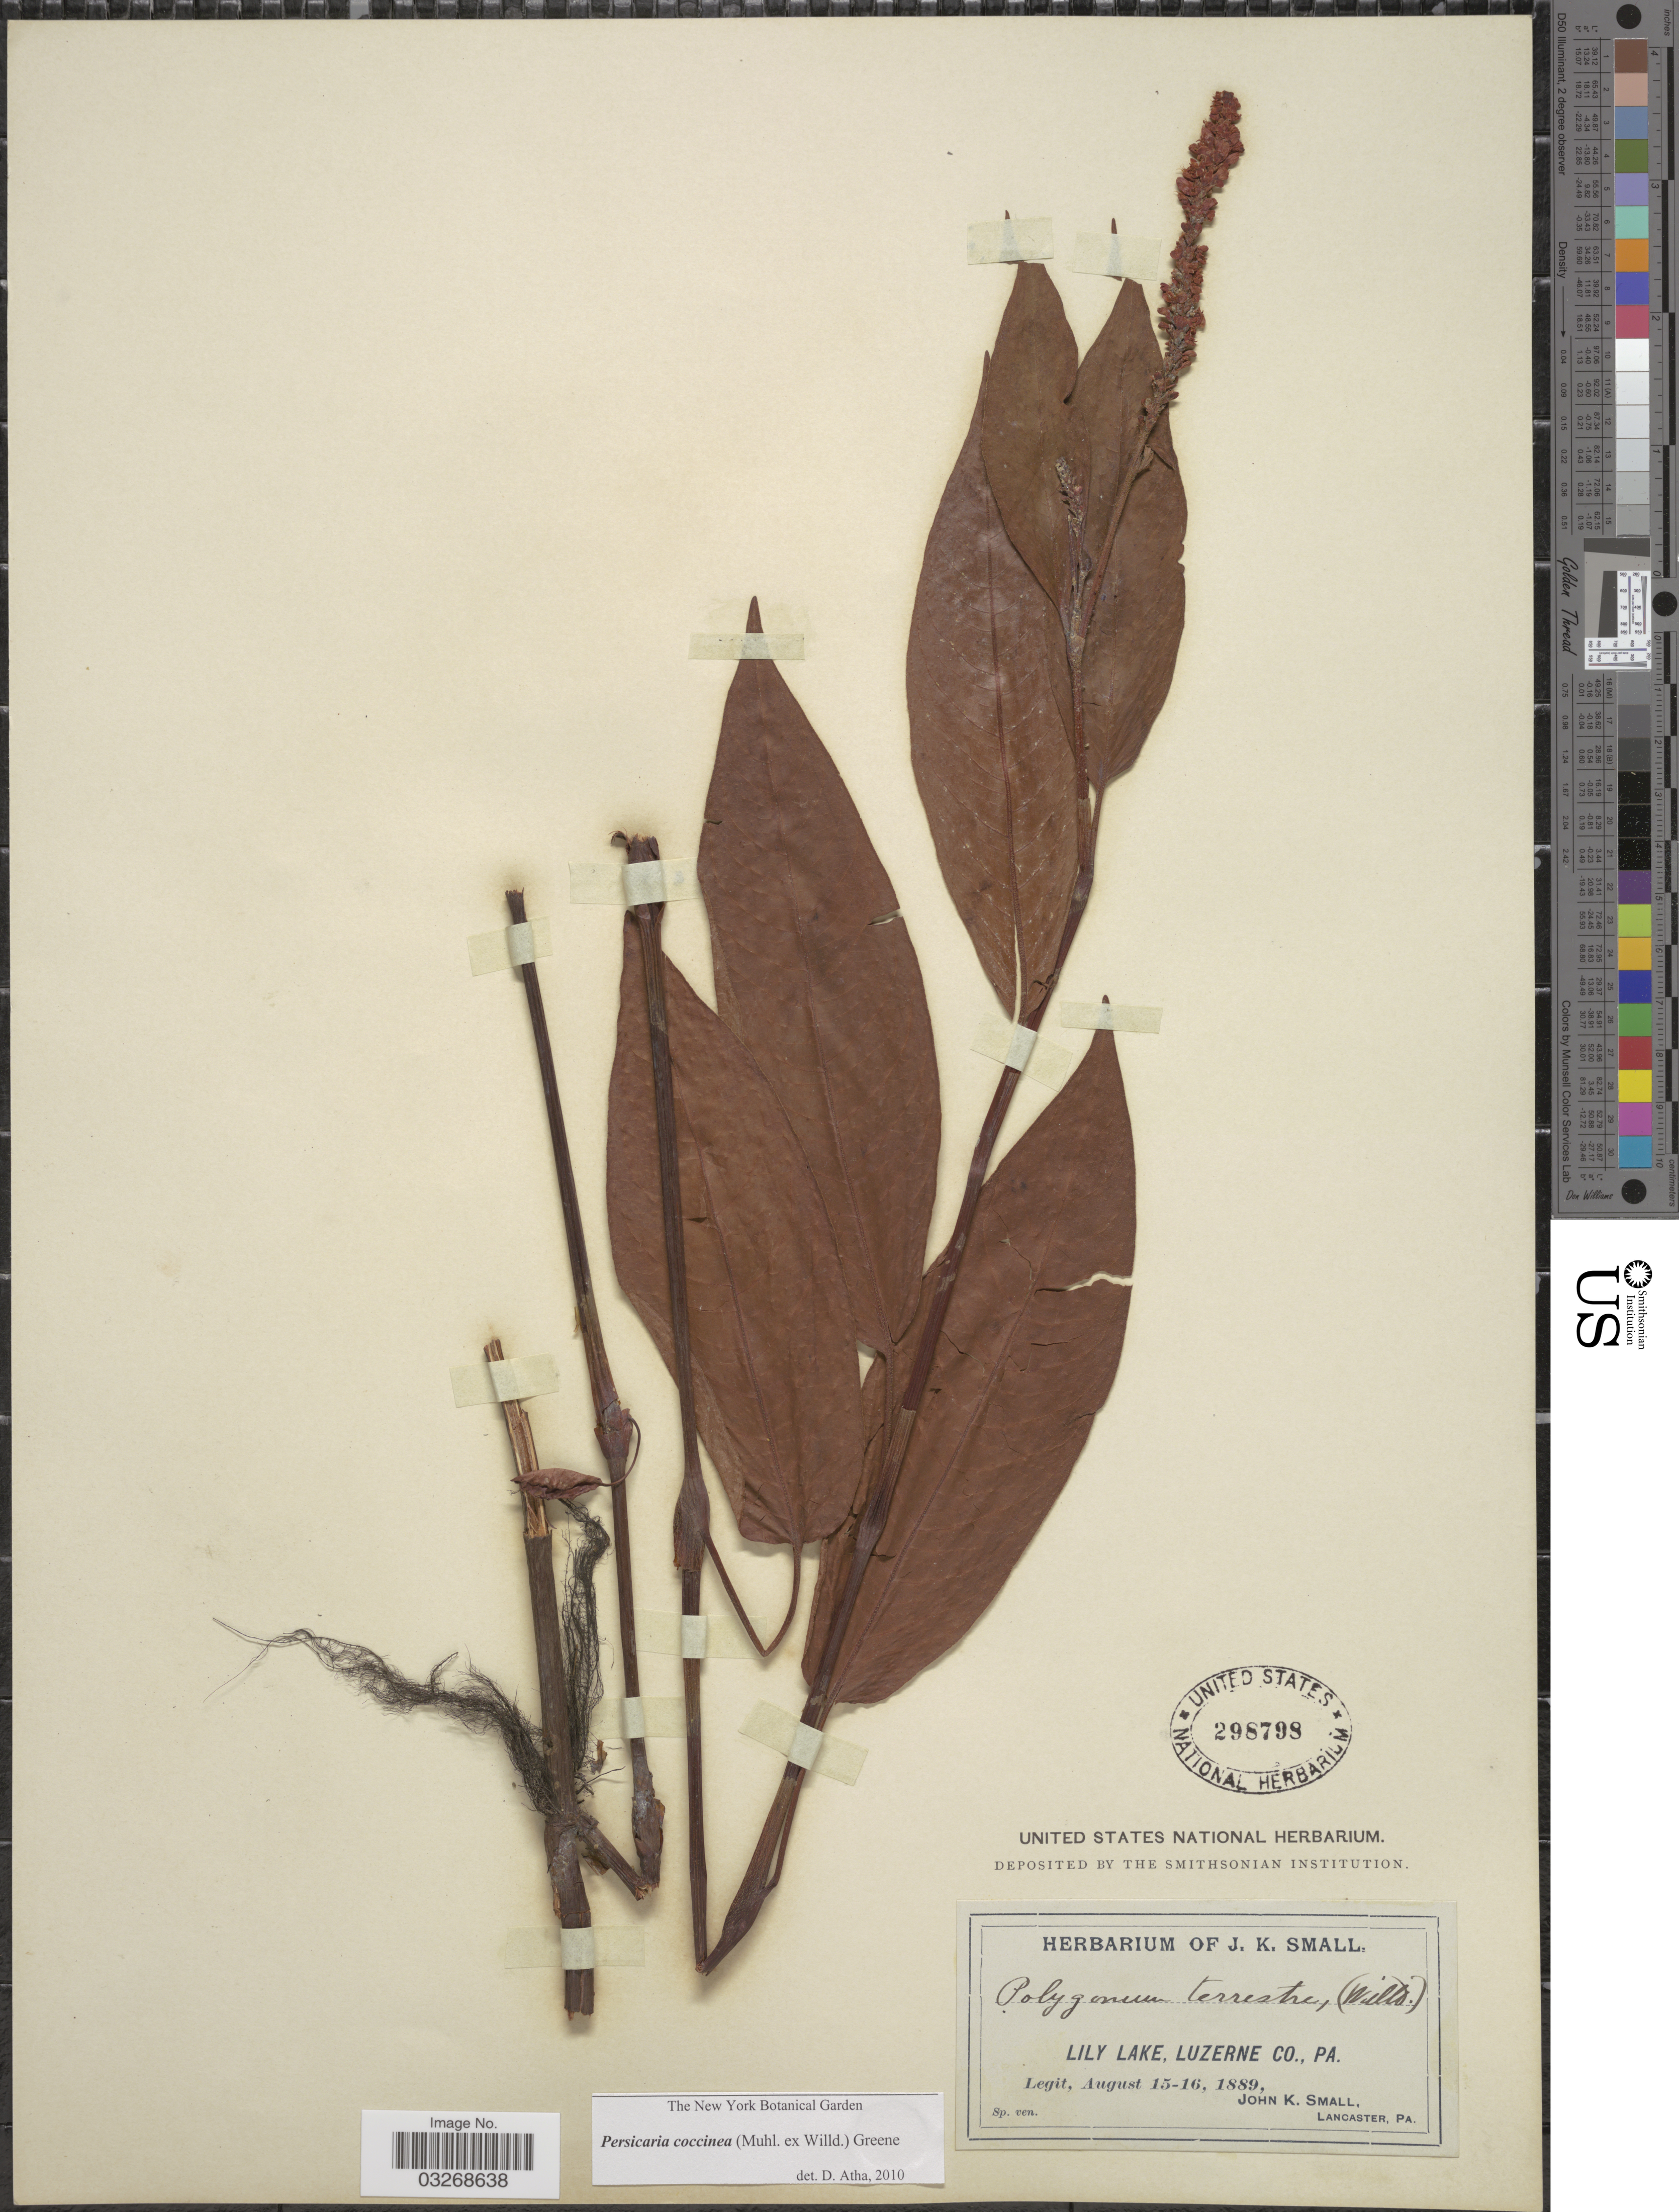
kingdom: Plantae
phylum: Tracheophyta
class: Magnoliopsida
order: Caryophyllales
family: Polygonaceae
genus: Persicaria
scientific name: Persicaria coccinea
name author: (Muhl. ex Willd.) Greene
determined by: Atha, D. E.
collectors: J. K. Small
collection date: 1889-08-15/1889-08-16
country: United States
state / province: Pennsylvania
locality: Lily Lake, Luzerne Co.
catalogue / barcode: US 298798